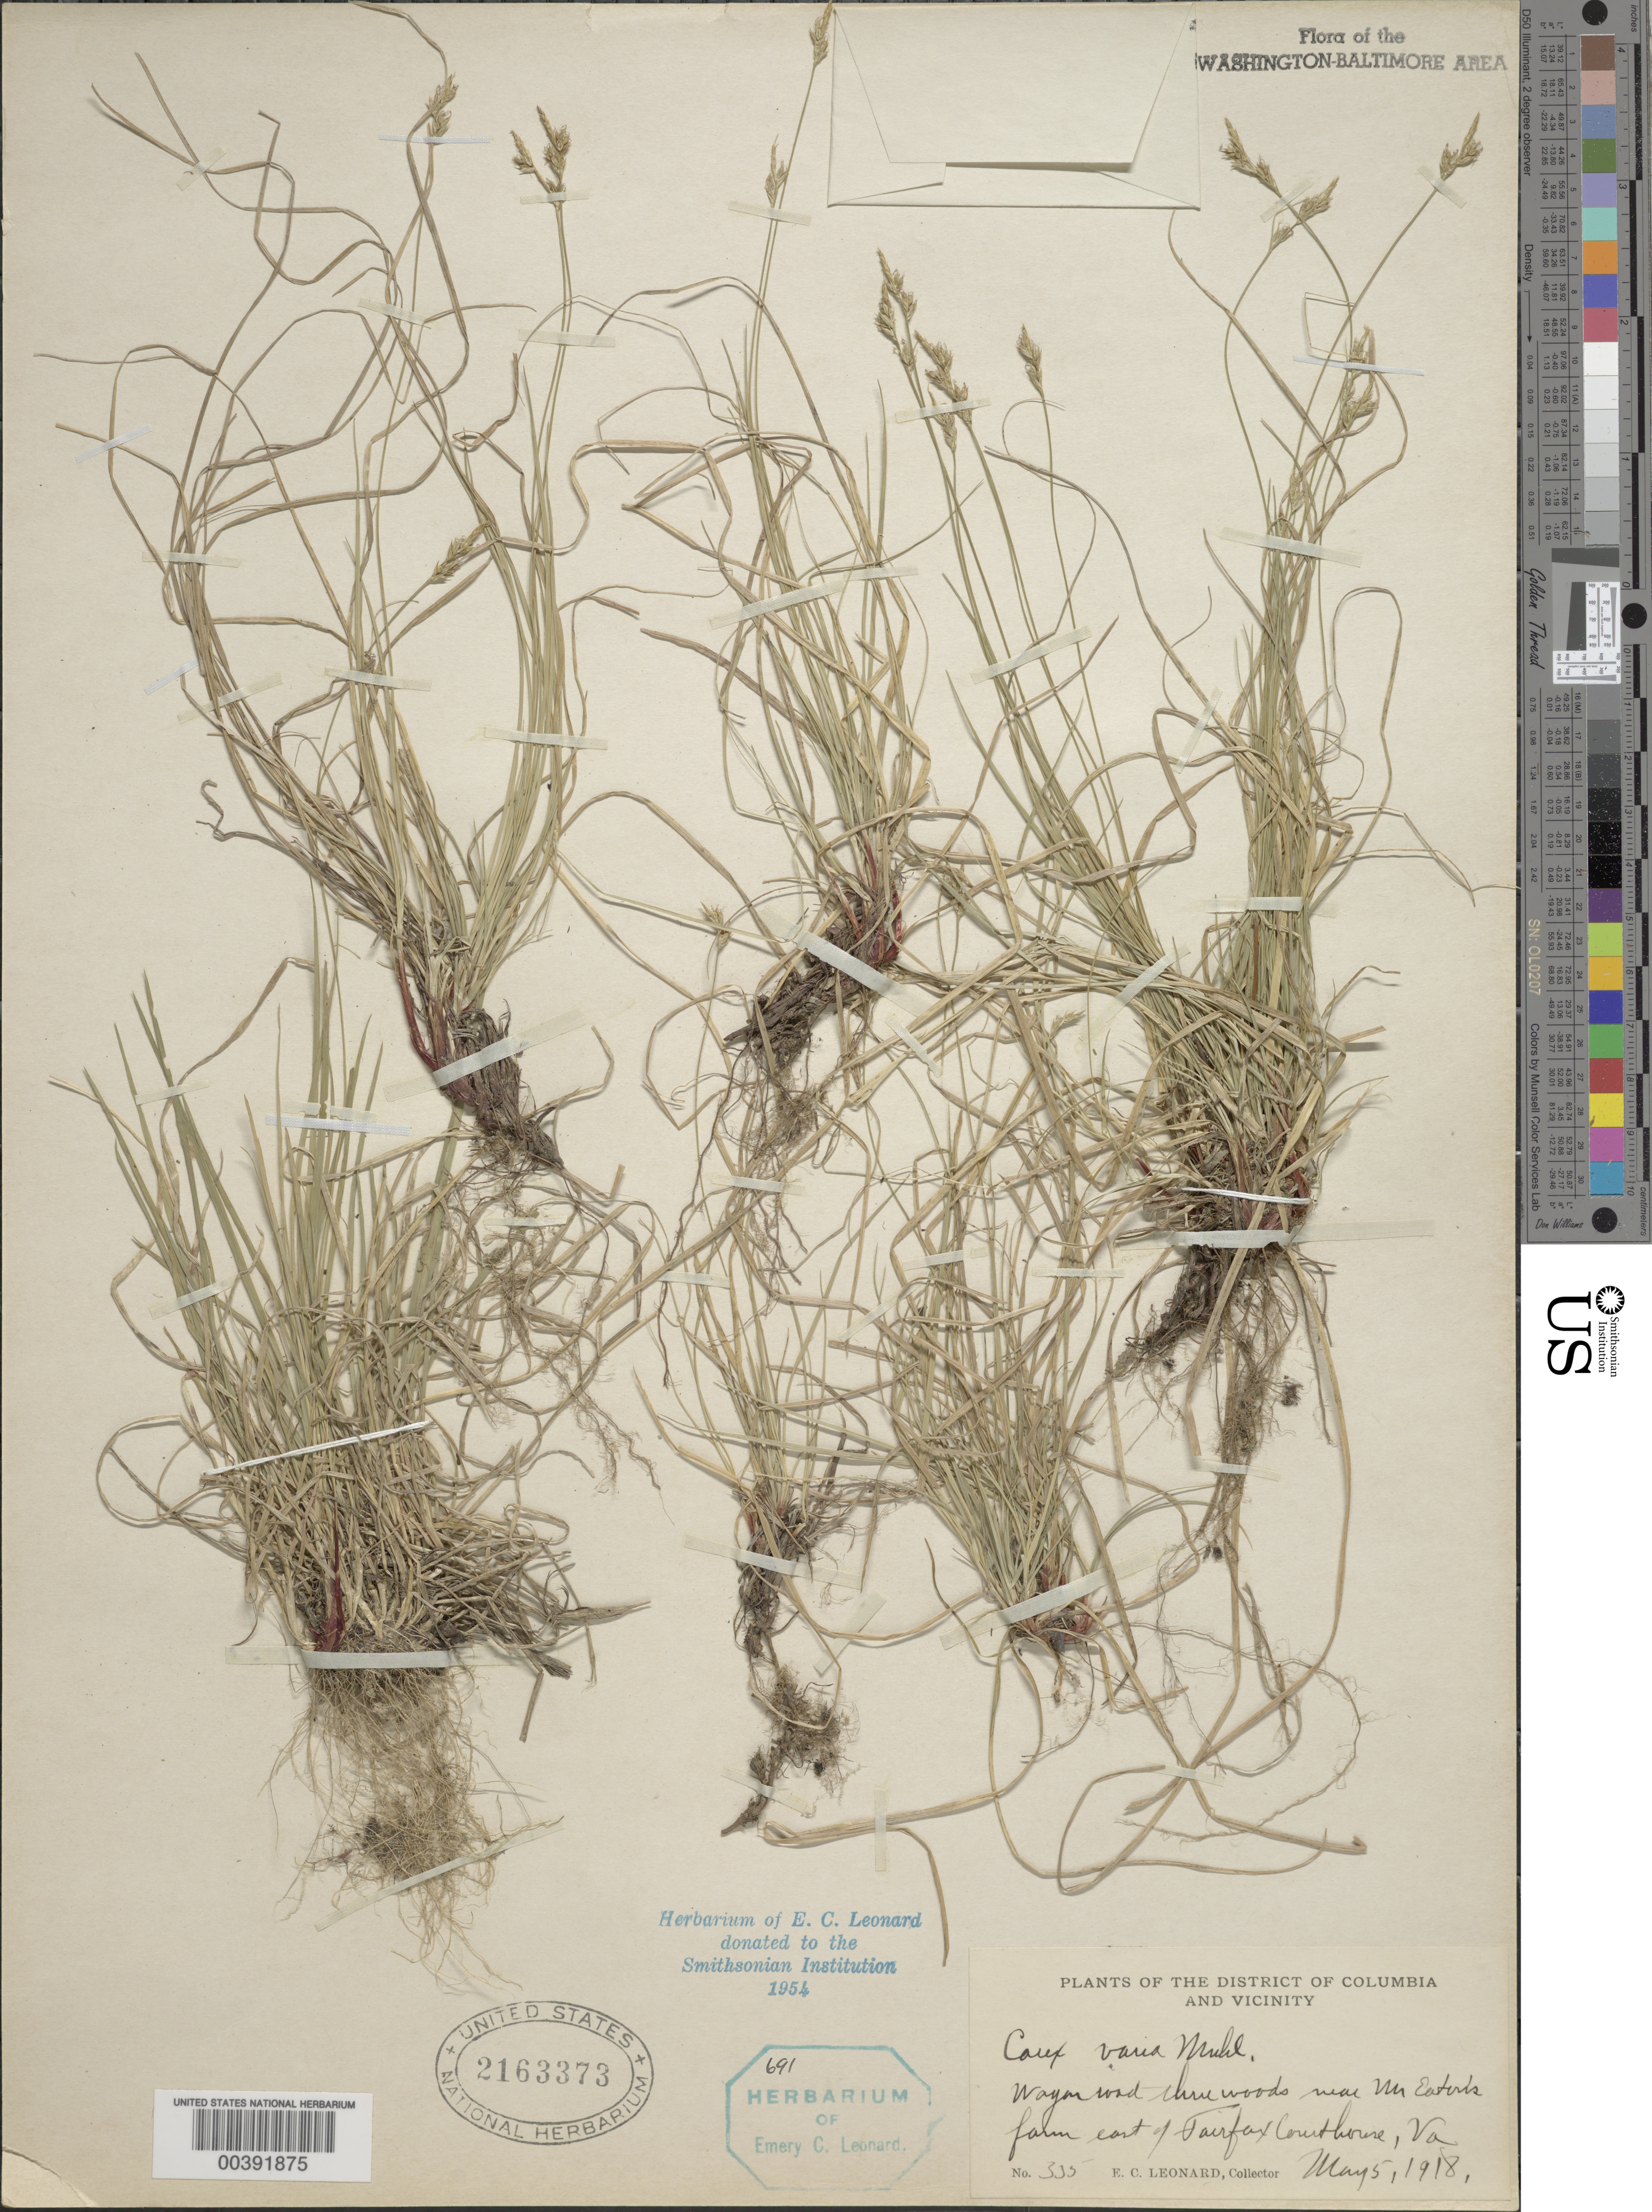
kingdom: Plantae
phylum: Tracheophyta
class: Liliopsida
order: Poales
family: Cyperaceae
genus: Carex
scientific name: Carex albicans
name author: Willd. ex Spreng.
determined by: Shetler, Stanwyn G., (US), NMNH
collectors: E. C. Leonard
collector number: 335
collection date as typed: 05 May 1918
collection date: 1918-05-05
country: United States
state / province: Virginia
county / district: Fairfax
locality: E of Fairfax Courthouse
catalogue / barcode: US 2163373